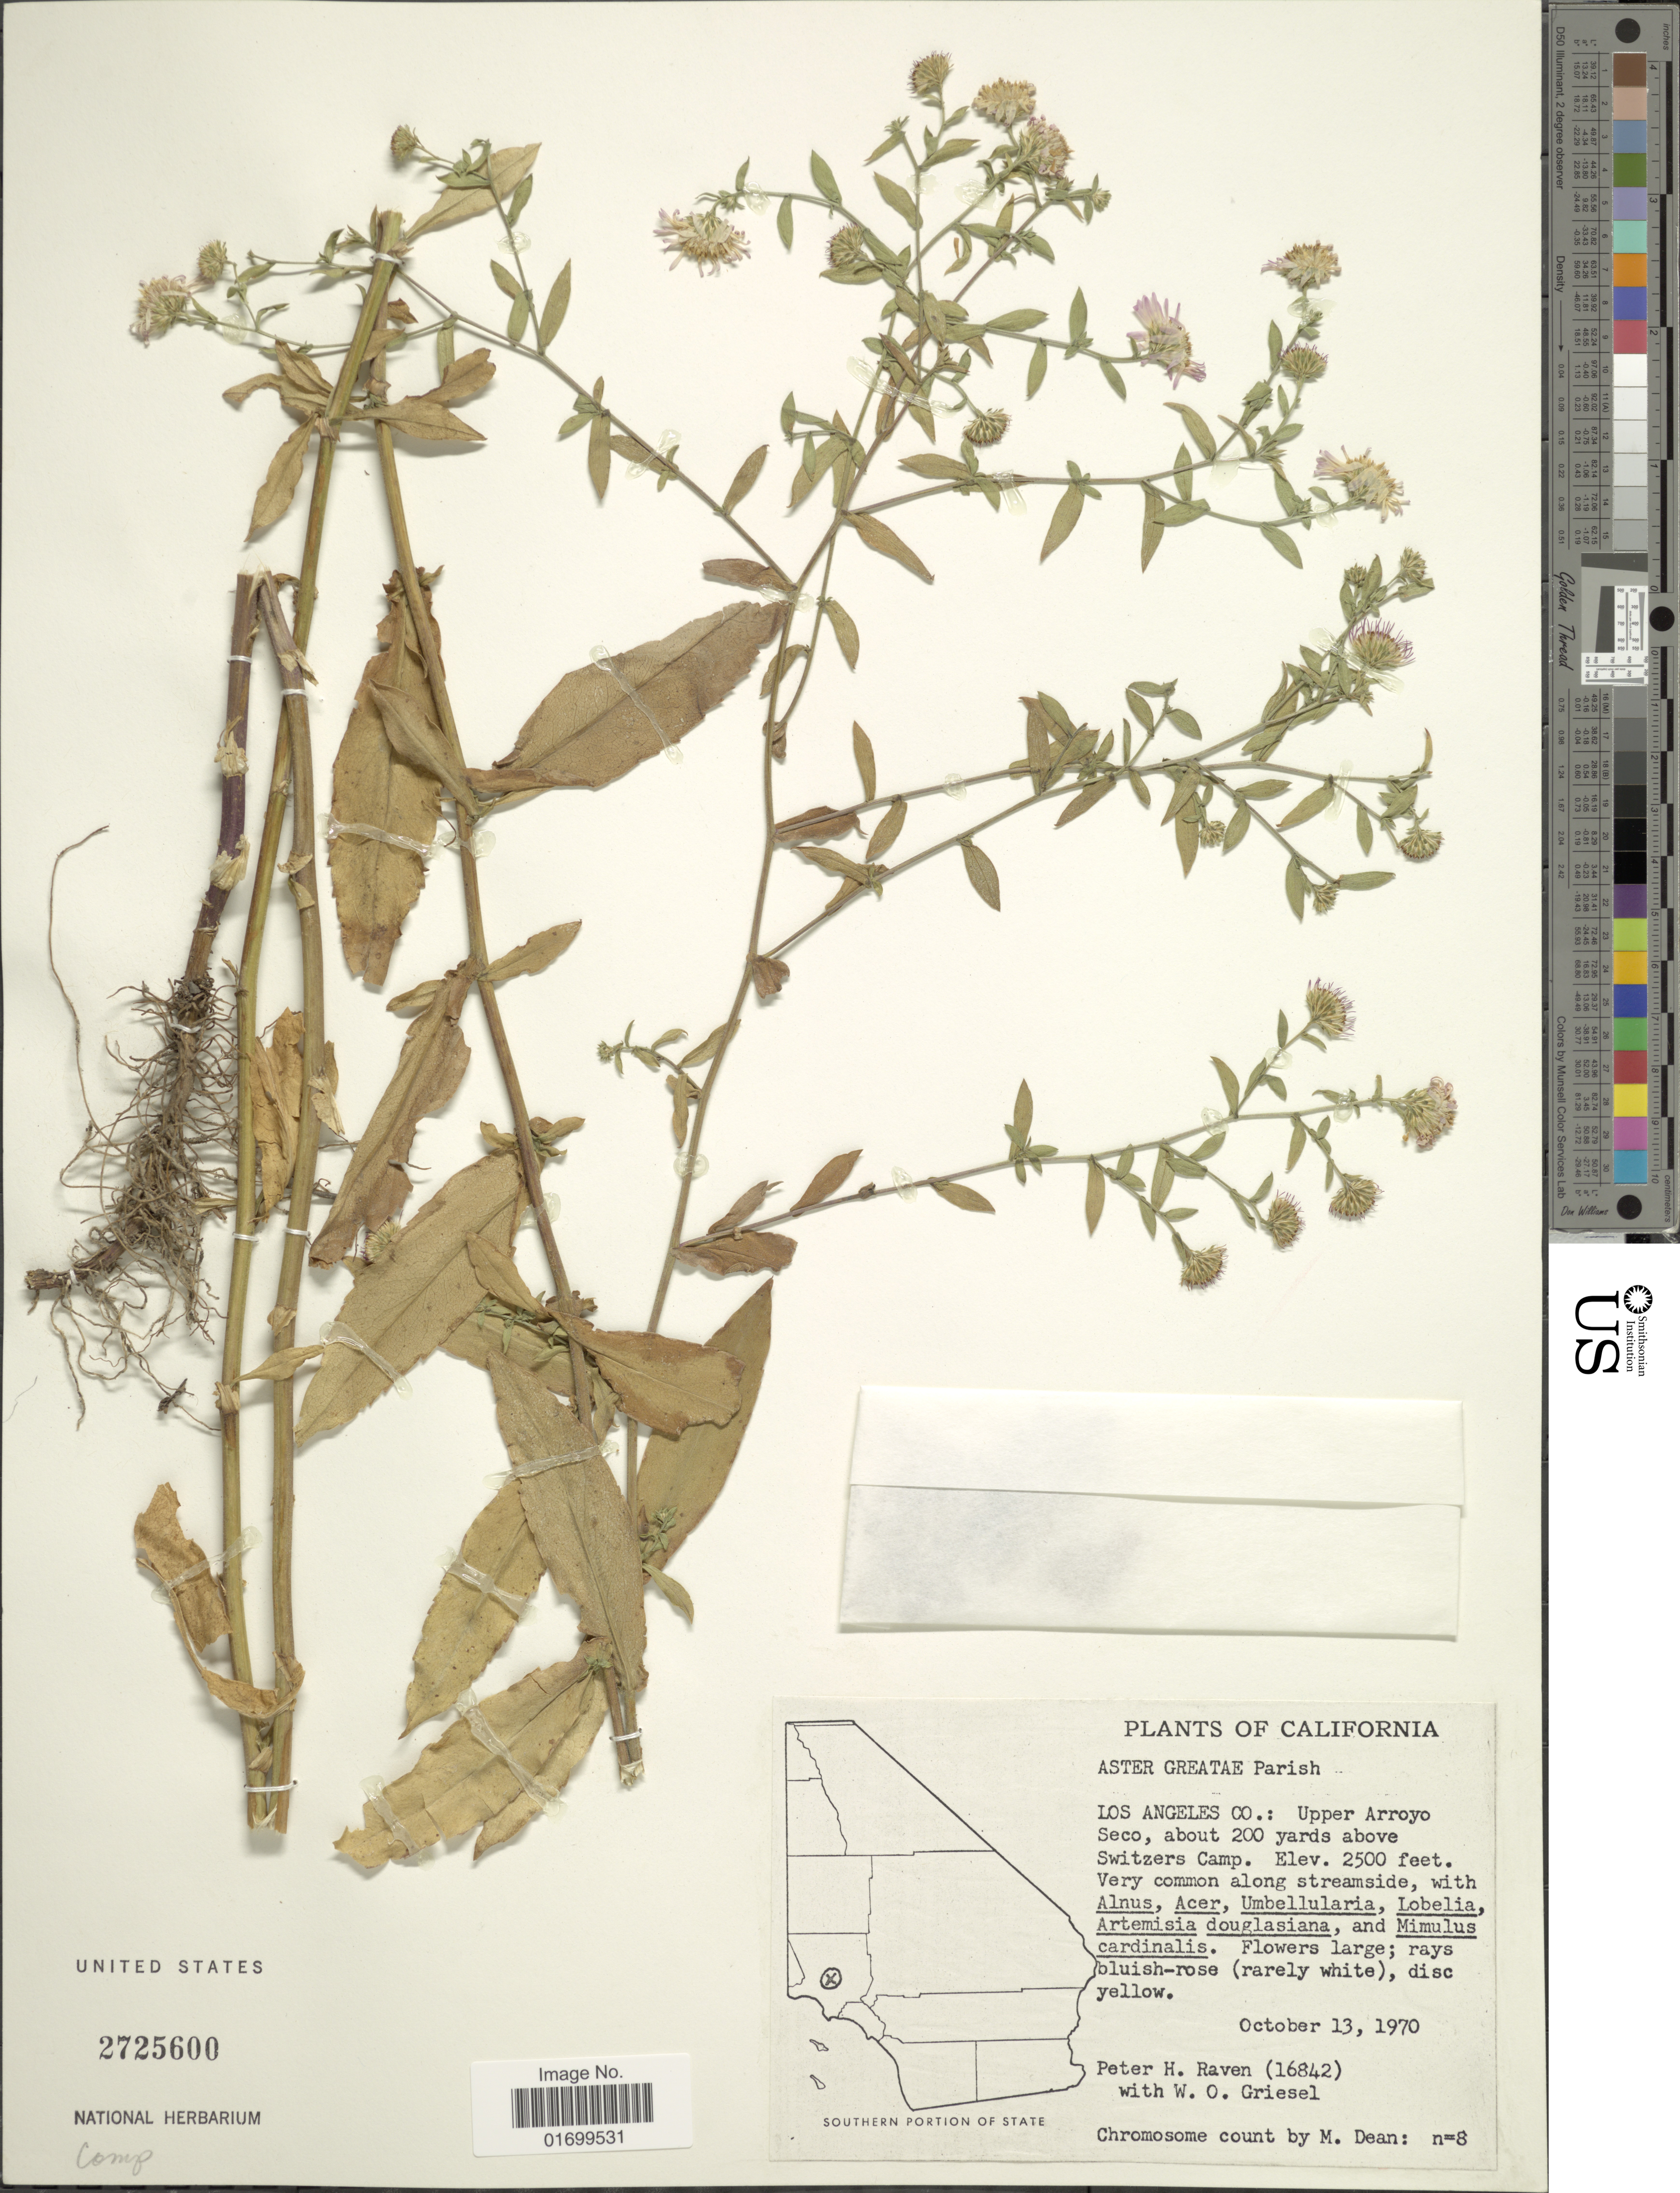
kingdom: Plantae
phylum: Tracheophyta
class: Magnoliopsida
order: Asterales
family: Asteraceae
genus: Symphyotrichum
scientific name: Symphyotrichum greatae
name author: (Parish) G.L. Nesom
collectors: P. Raven & W. O. Griesel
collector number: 16842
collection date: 1970-10-13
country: United States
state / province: California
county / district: Los Angeles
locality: Los Angeles Co.: Upper Arroyo Seco, about 200 yards above Switzers Camp, very common along streamside, southern portion of state.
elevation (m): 762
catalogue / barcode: US 2725600